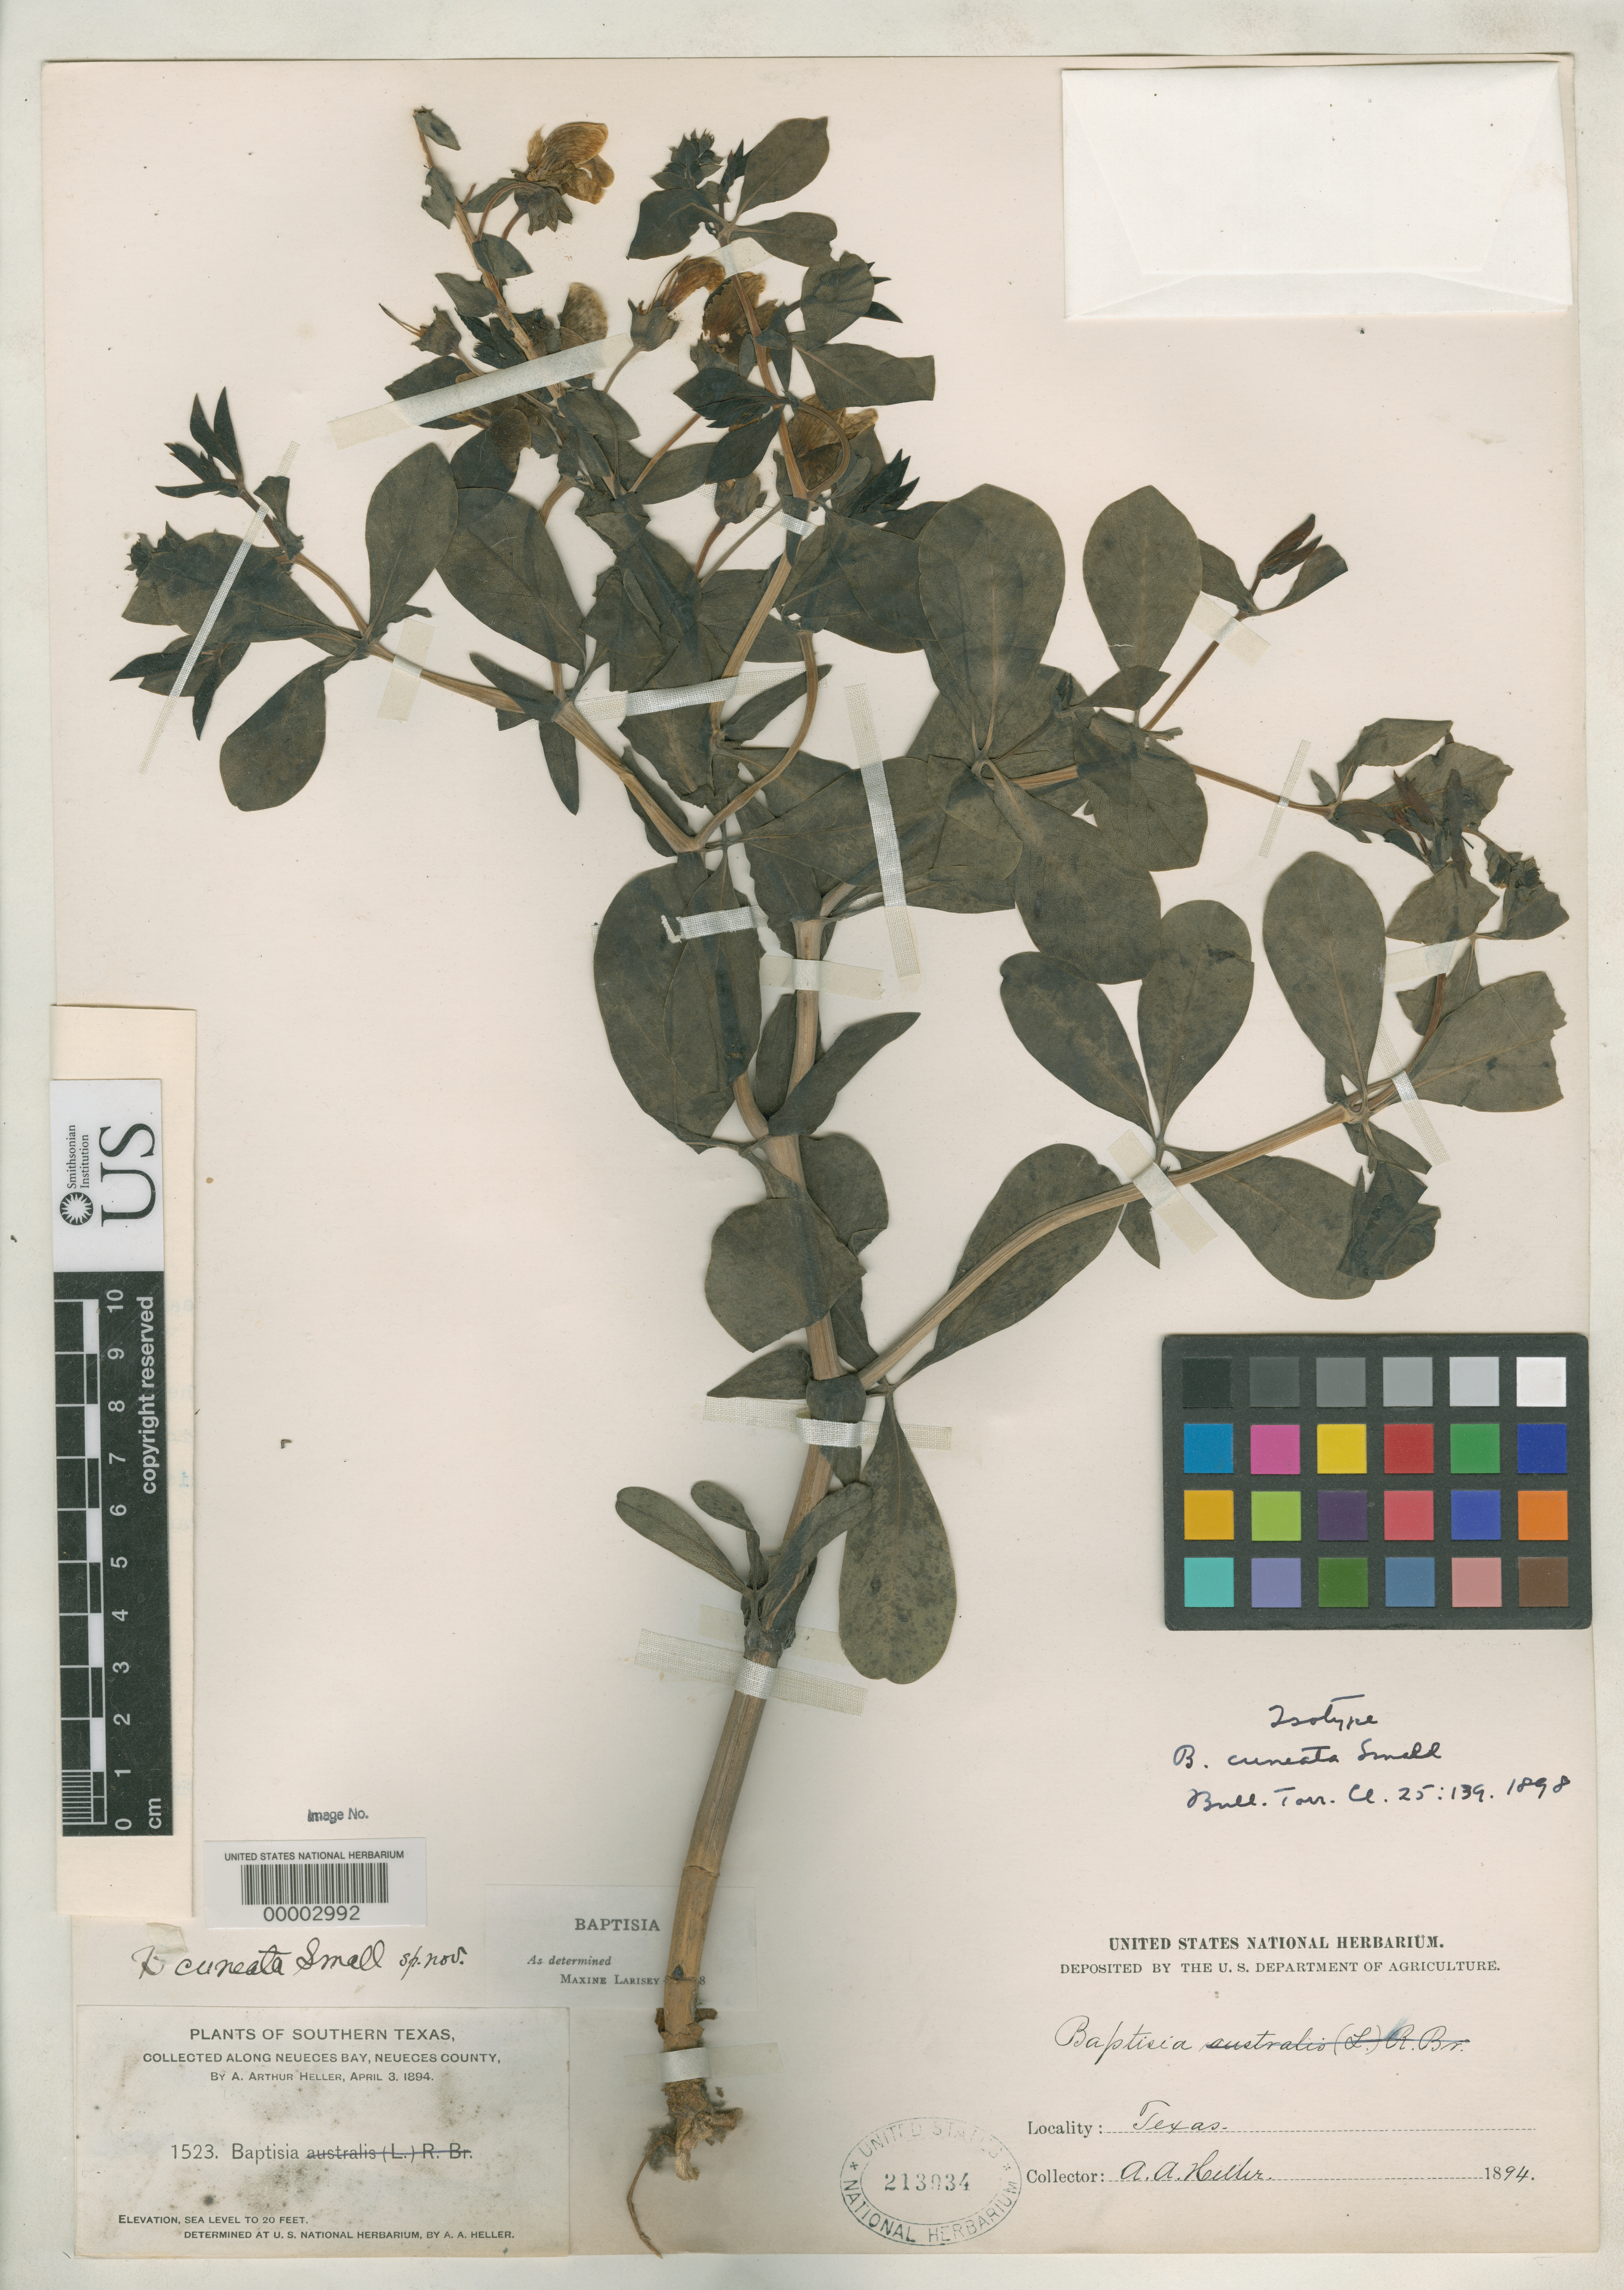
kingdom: Plantae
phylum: Tracheophyta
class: Magnoliopsida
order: Fabales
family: Fabaceae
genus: Baptisia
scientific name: Baptisia cuneata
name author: Small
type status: Type Collection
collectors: A. A. Heller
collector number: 1523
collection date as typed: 03 Apr 1894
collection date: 1894-04-03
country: United States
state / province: Texas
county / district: Nueces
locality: Along Nueces Bay.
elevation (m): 0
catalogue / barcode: US 213934